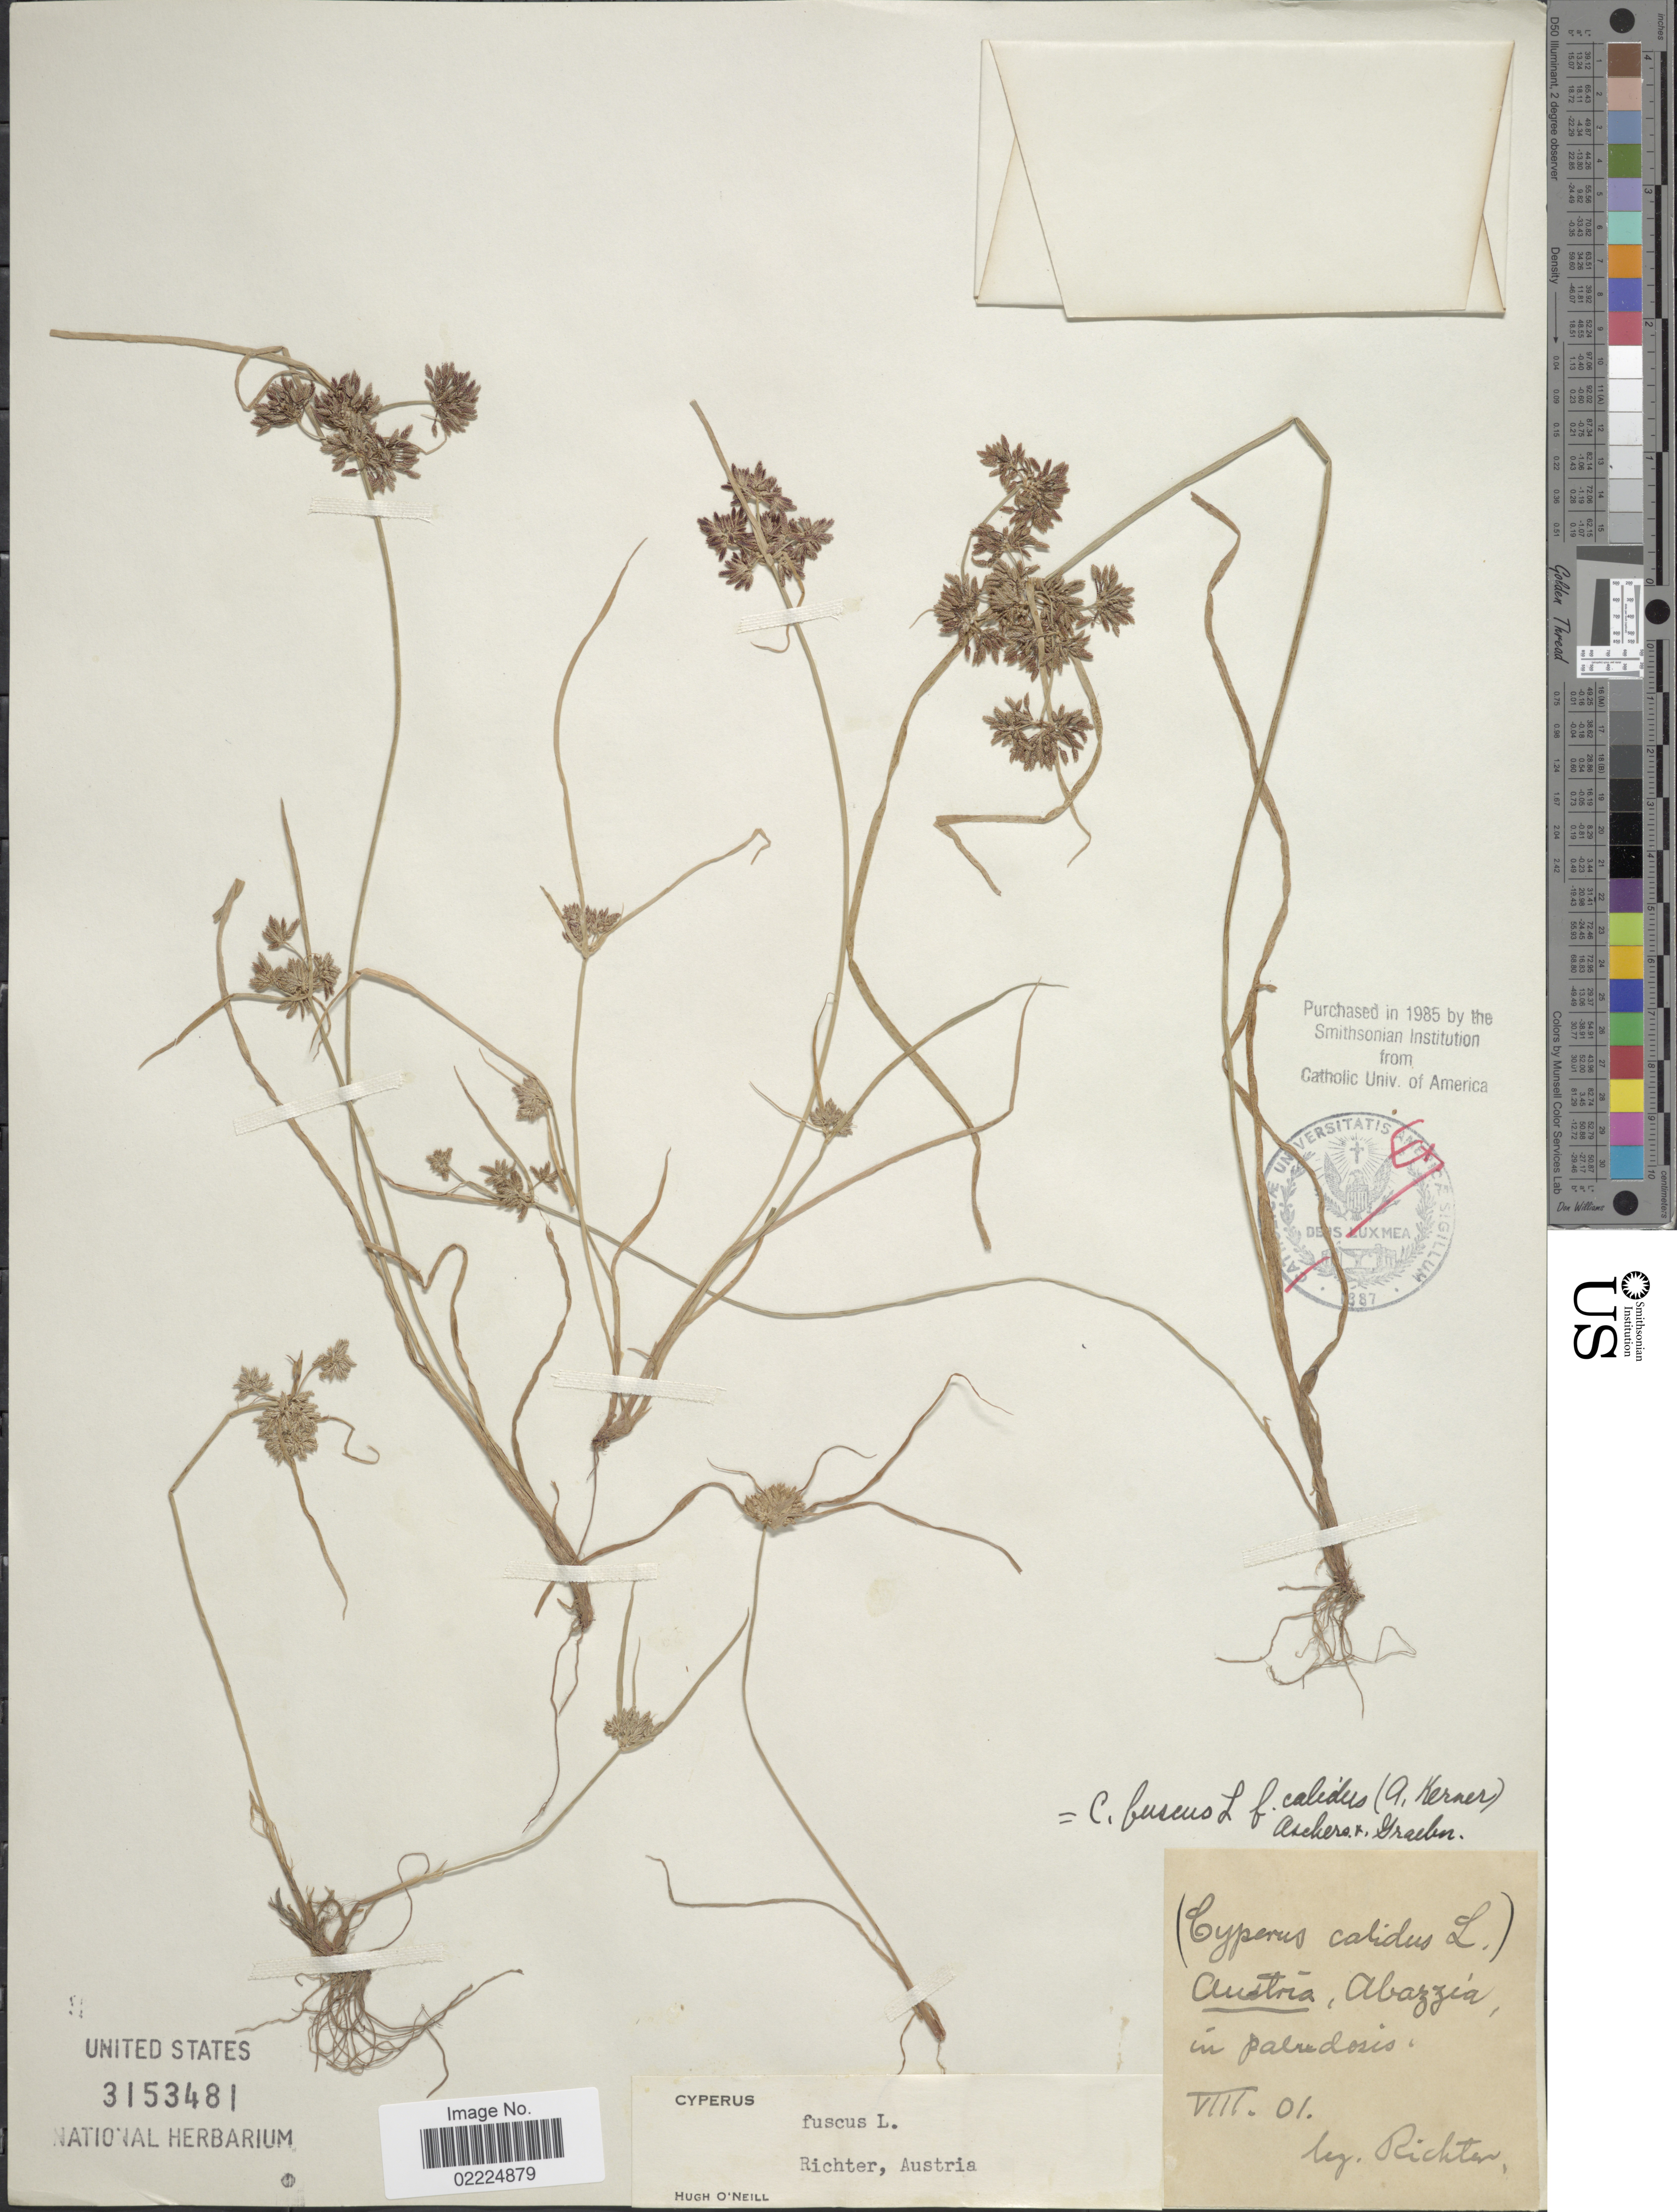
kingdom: Plantae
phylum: Tracheophyta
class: Liliopsida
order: Poales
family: Cyperaceae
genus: Cyperus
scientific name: Cyperus fuscus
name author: L.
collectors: -- Richter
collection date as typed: Transcribed d/m/y: /8/1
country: Croatia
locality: Austria, Abazzia in paludosis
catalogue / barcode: US 3153481